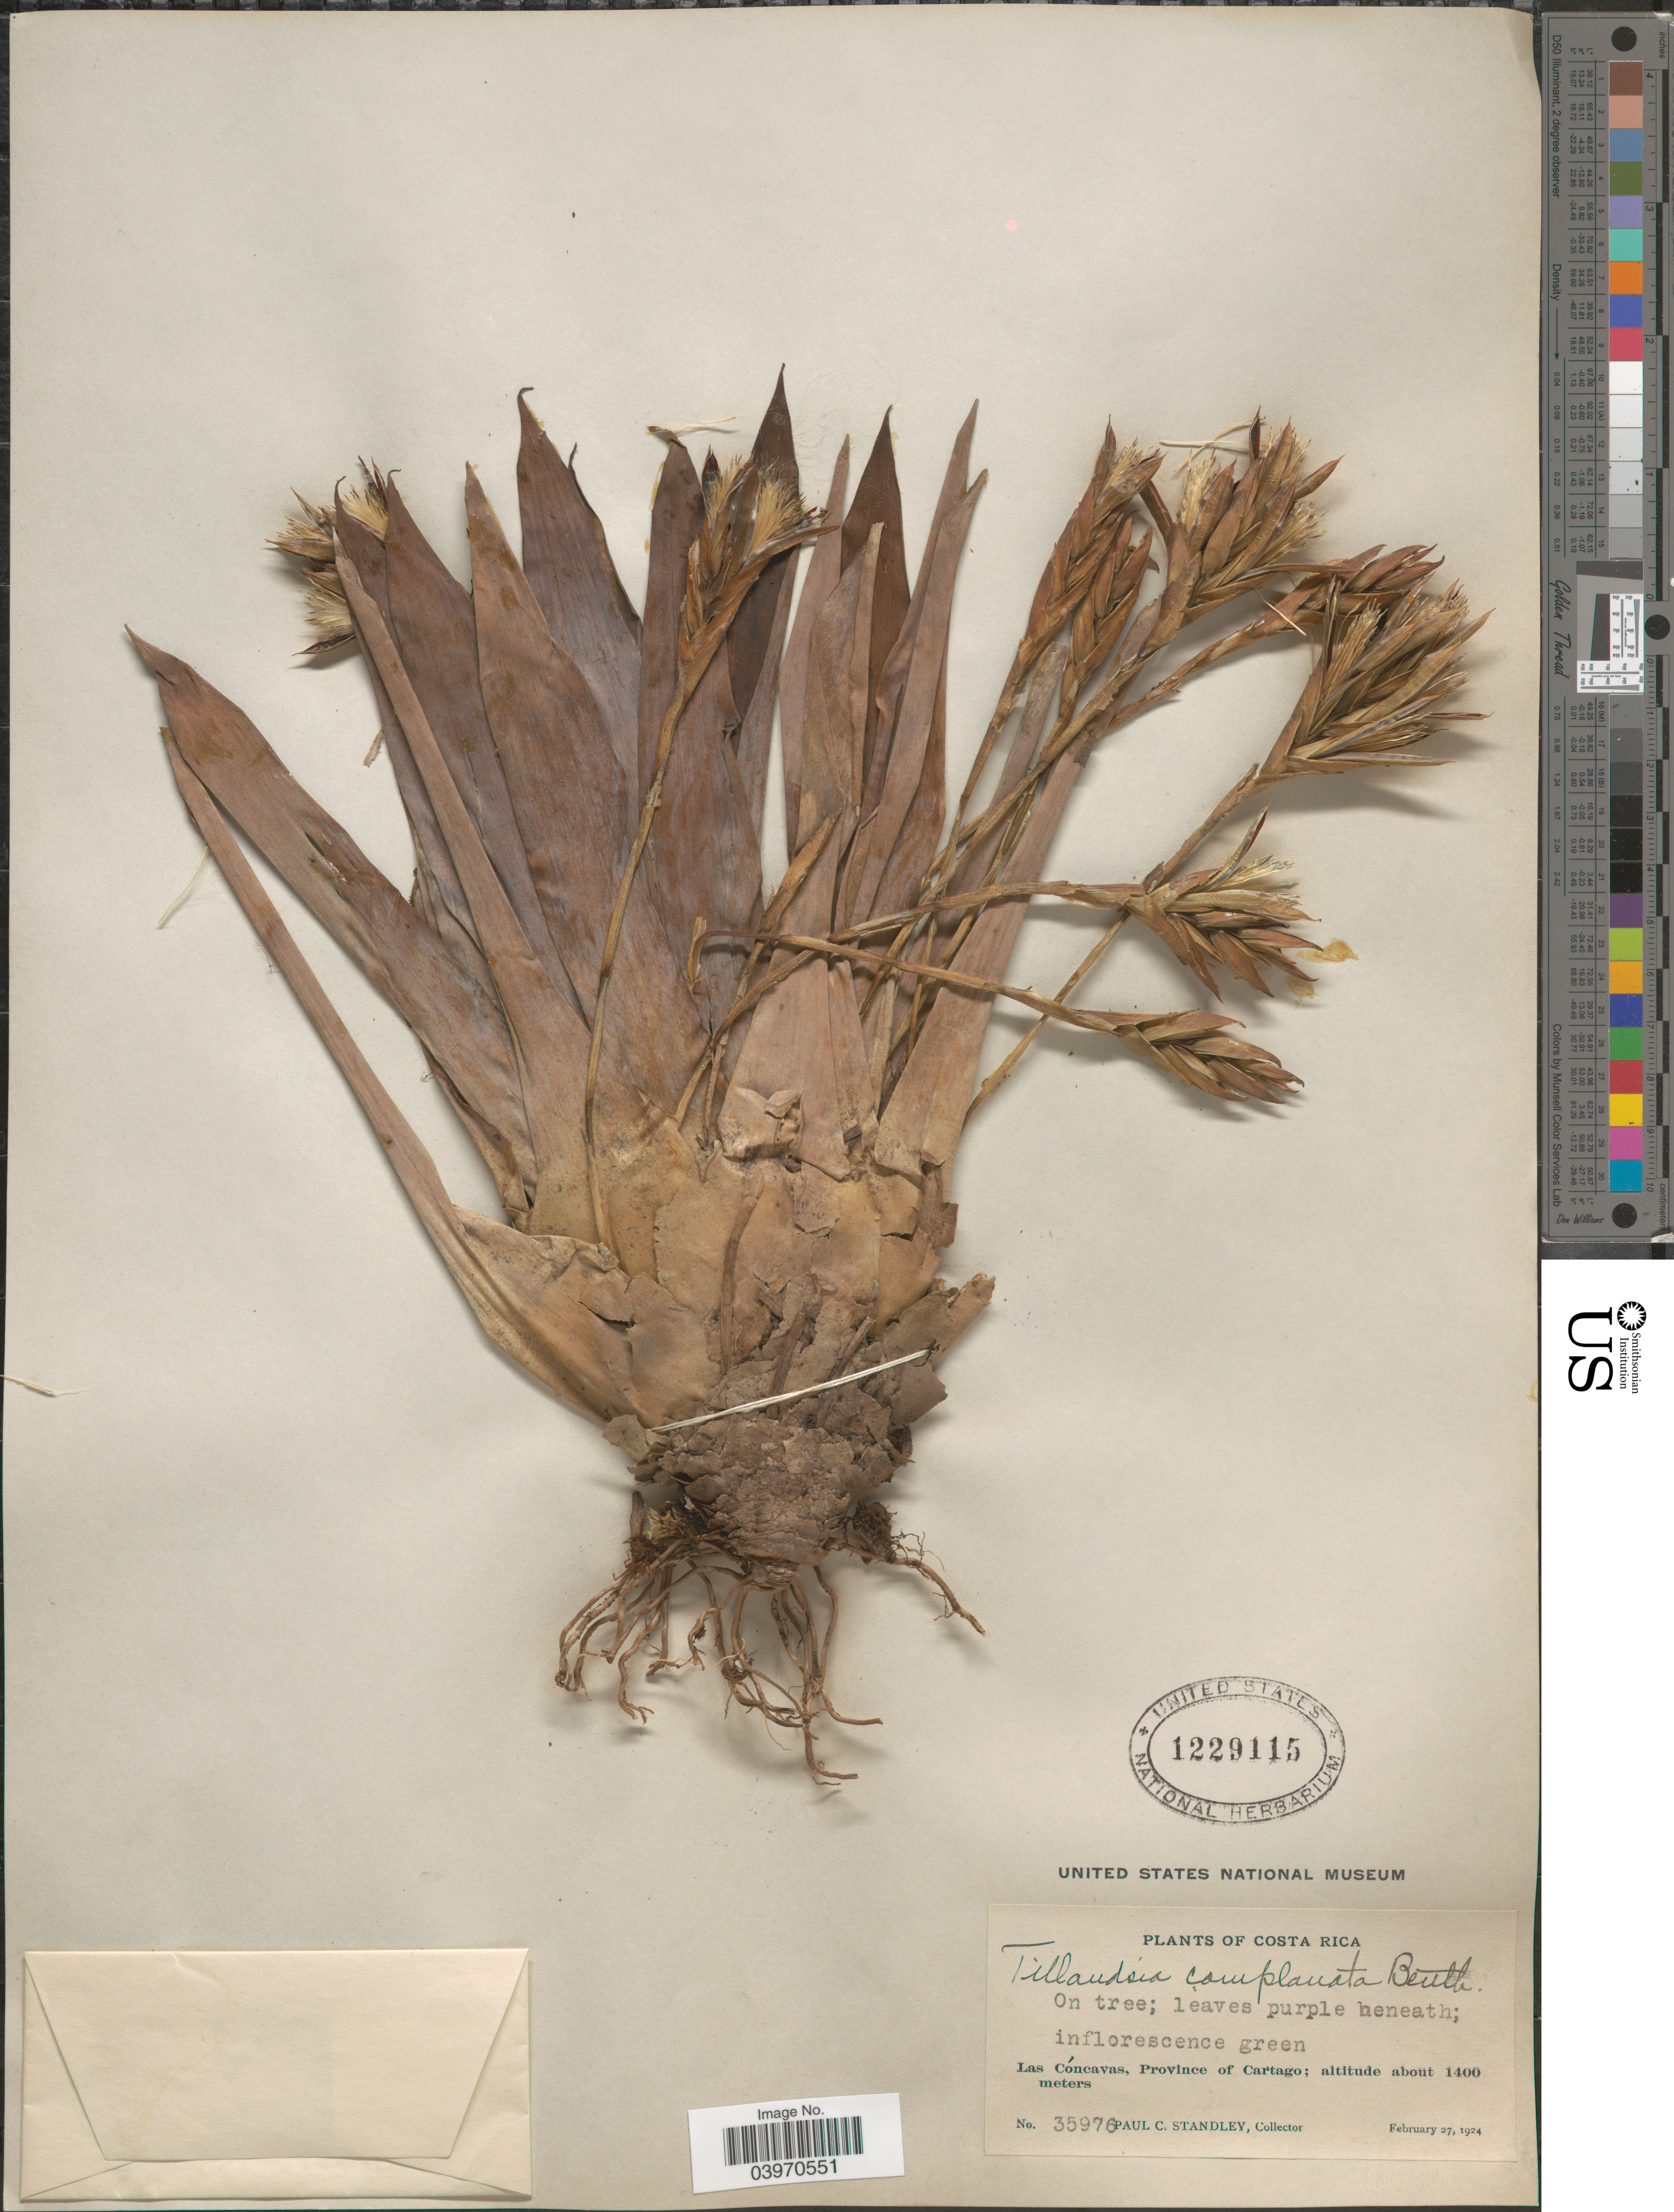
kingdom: Plantae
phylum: Tracheophyta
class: Liliopsida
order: Poales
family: Bromeliaceae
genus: Tillandsia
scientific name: Tillandsia complanata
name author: Benth.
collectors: P. C. Standley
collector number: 35976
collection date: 1924-02-27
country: Costa Rica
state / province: Cartago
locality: Las Cóncavas.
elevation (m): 1400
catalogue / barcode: US 1229115